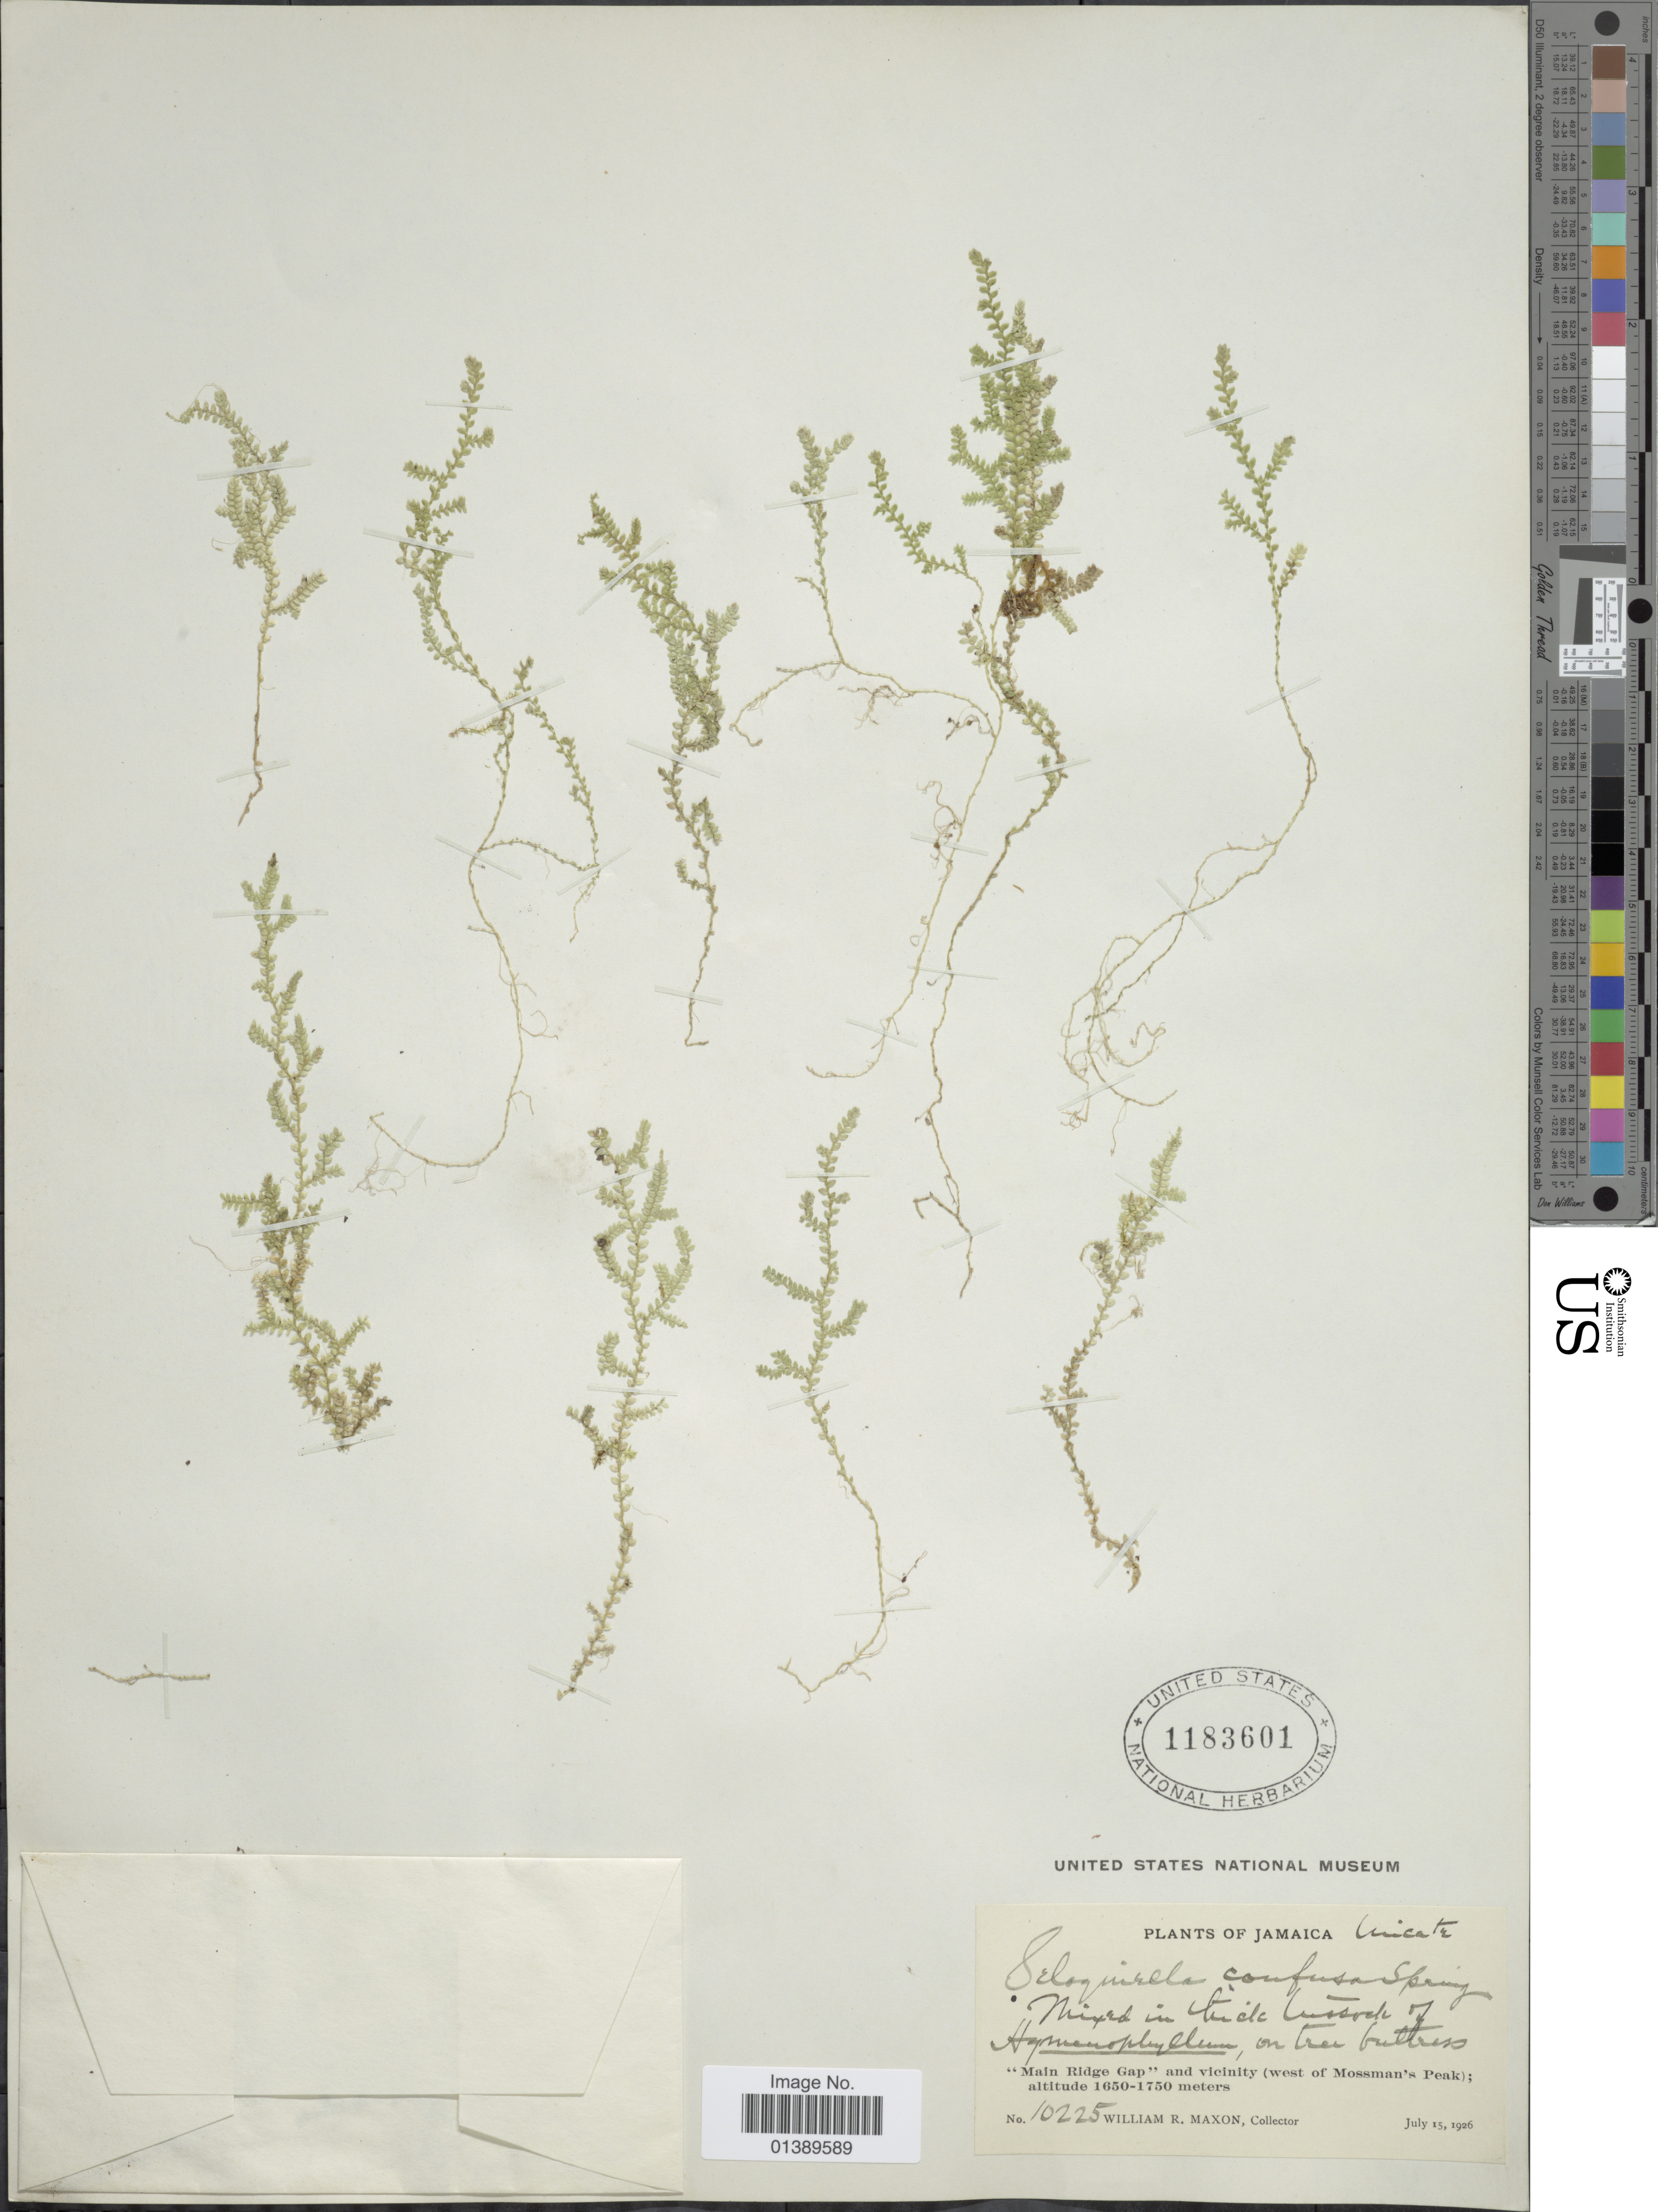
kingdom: Plantae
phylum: Tracheophyta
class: Lycopodiopsida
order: Selaginellales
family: Selaginellaceae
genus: Selaginella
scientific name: Selaginella confusa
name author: Spring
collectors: W. R. Maxon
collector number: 10225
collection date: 1926-07-15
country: Jamaica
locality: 'Main Ridge Gap' and vicinity (west of Mossman's Peak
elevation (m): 1650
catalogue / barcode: US 1183601